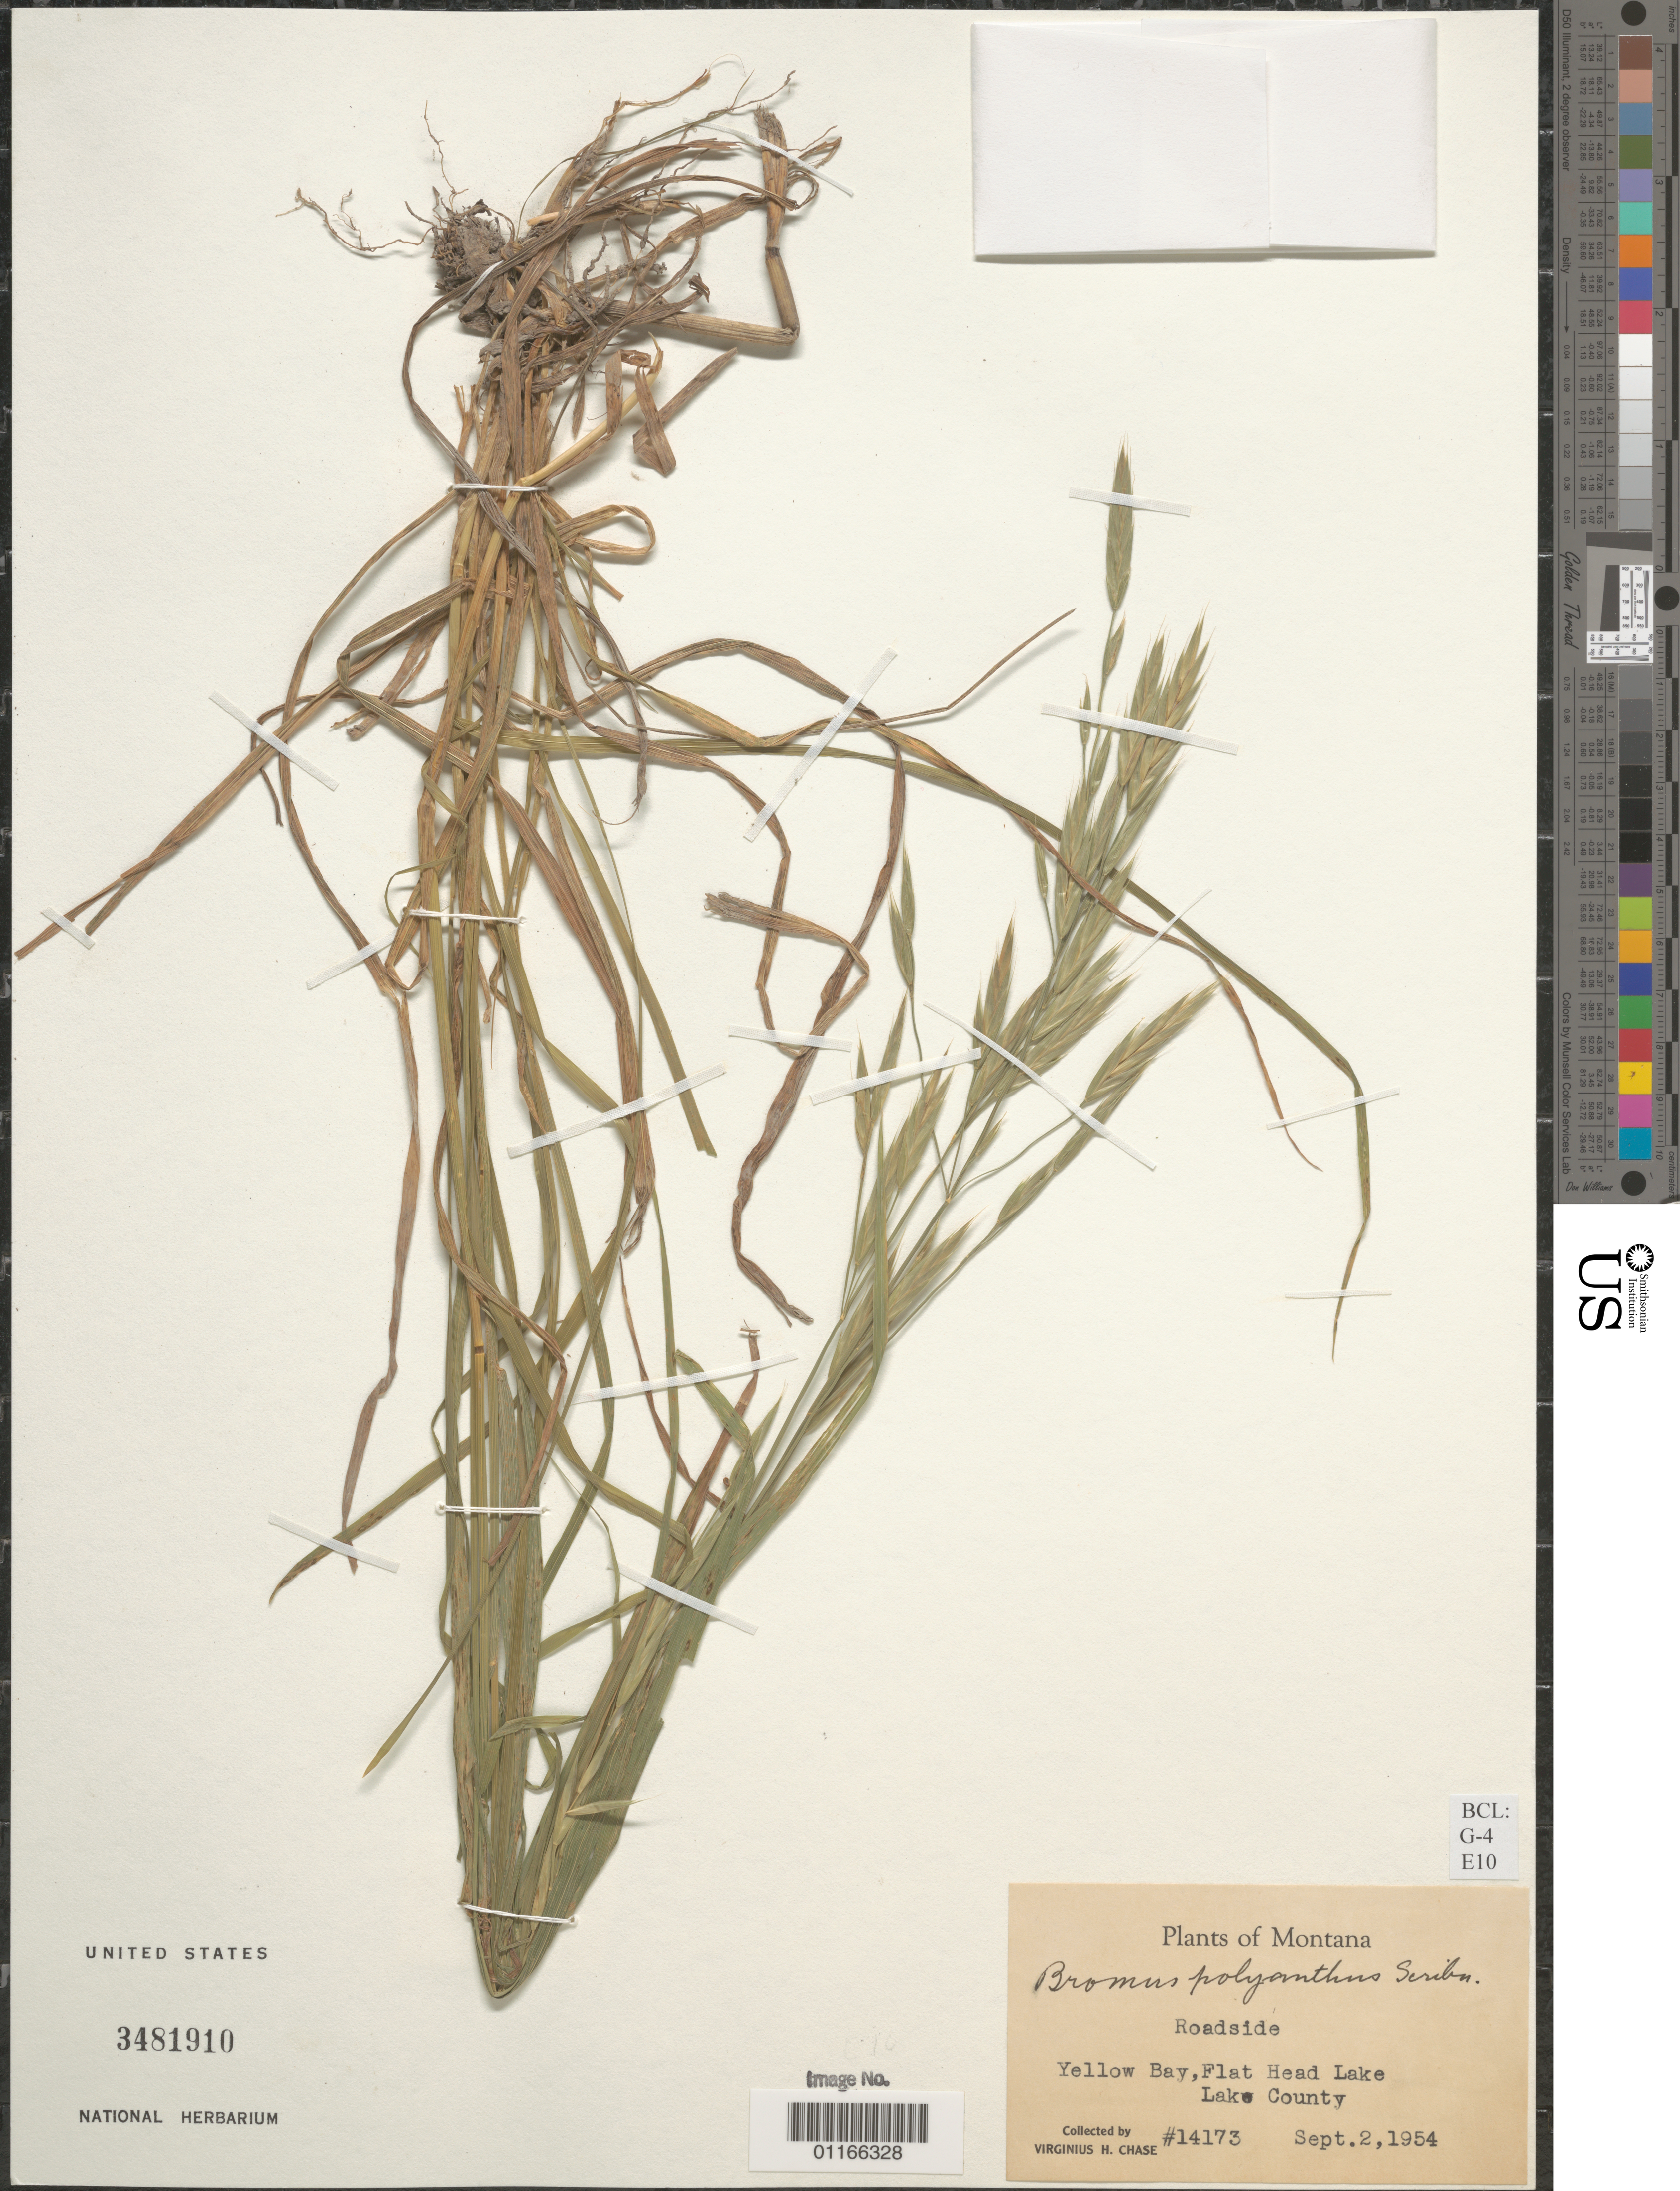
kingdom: Plantae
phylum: Tracheophyta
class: Liliopsida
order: Poales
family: Poaceae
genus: Bromus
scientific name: Bromus polyanthus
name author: Scribn. ex Shear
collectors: V. H. Chase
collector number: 14173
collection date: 1954-09-02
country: United States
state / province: Montana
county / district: Lake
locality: Yellow Bay, Flat Head Lake.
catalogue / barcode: US 3481910